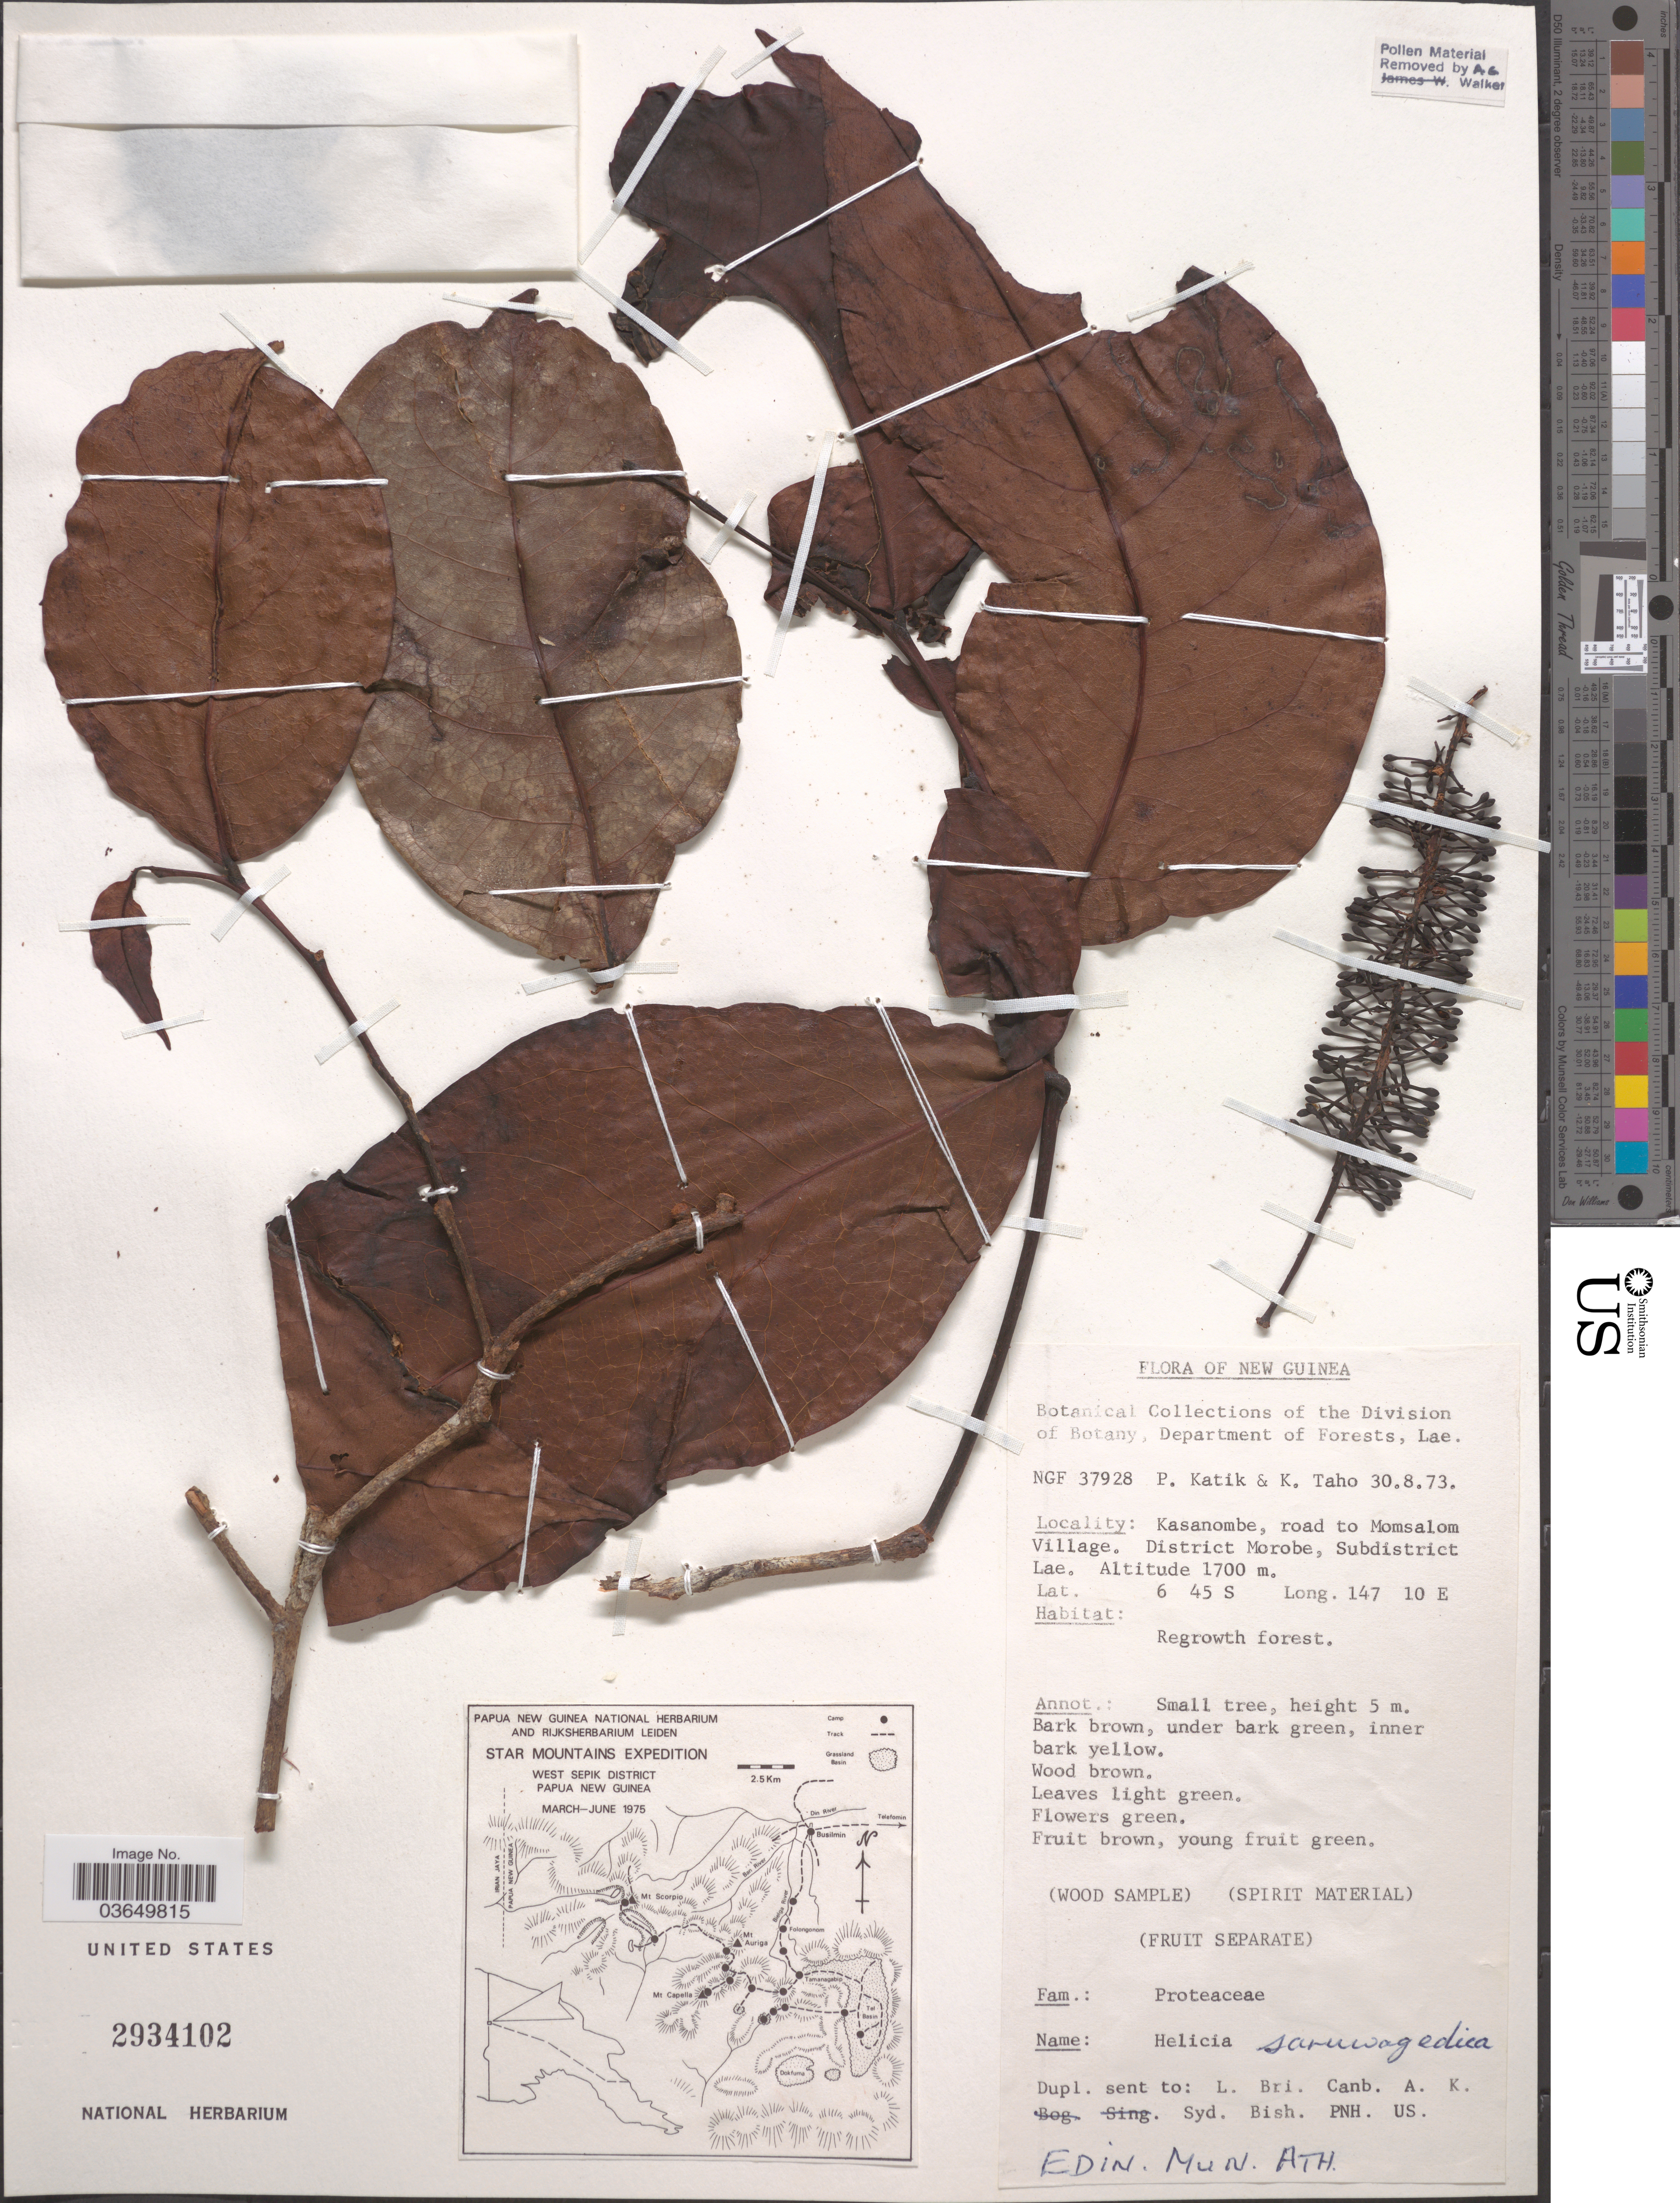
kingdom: Plantae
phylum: Tracheophyta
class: Magnoliopsida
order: Proteales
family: Proteaceae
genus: Helicia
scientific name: Helicia saruwagedica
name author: Sleumer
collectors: P. Katik & K. Taho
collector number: NGF 37928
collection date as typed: Transcribed d/m/y: 30/8/73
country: Papua New Guinea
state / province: Morobe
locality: New Guinea. Kasanombe, road to Momsalom Village. District Morobe, Subdistrict Lae.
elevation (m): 1700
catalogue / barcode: US 2934102